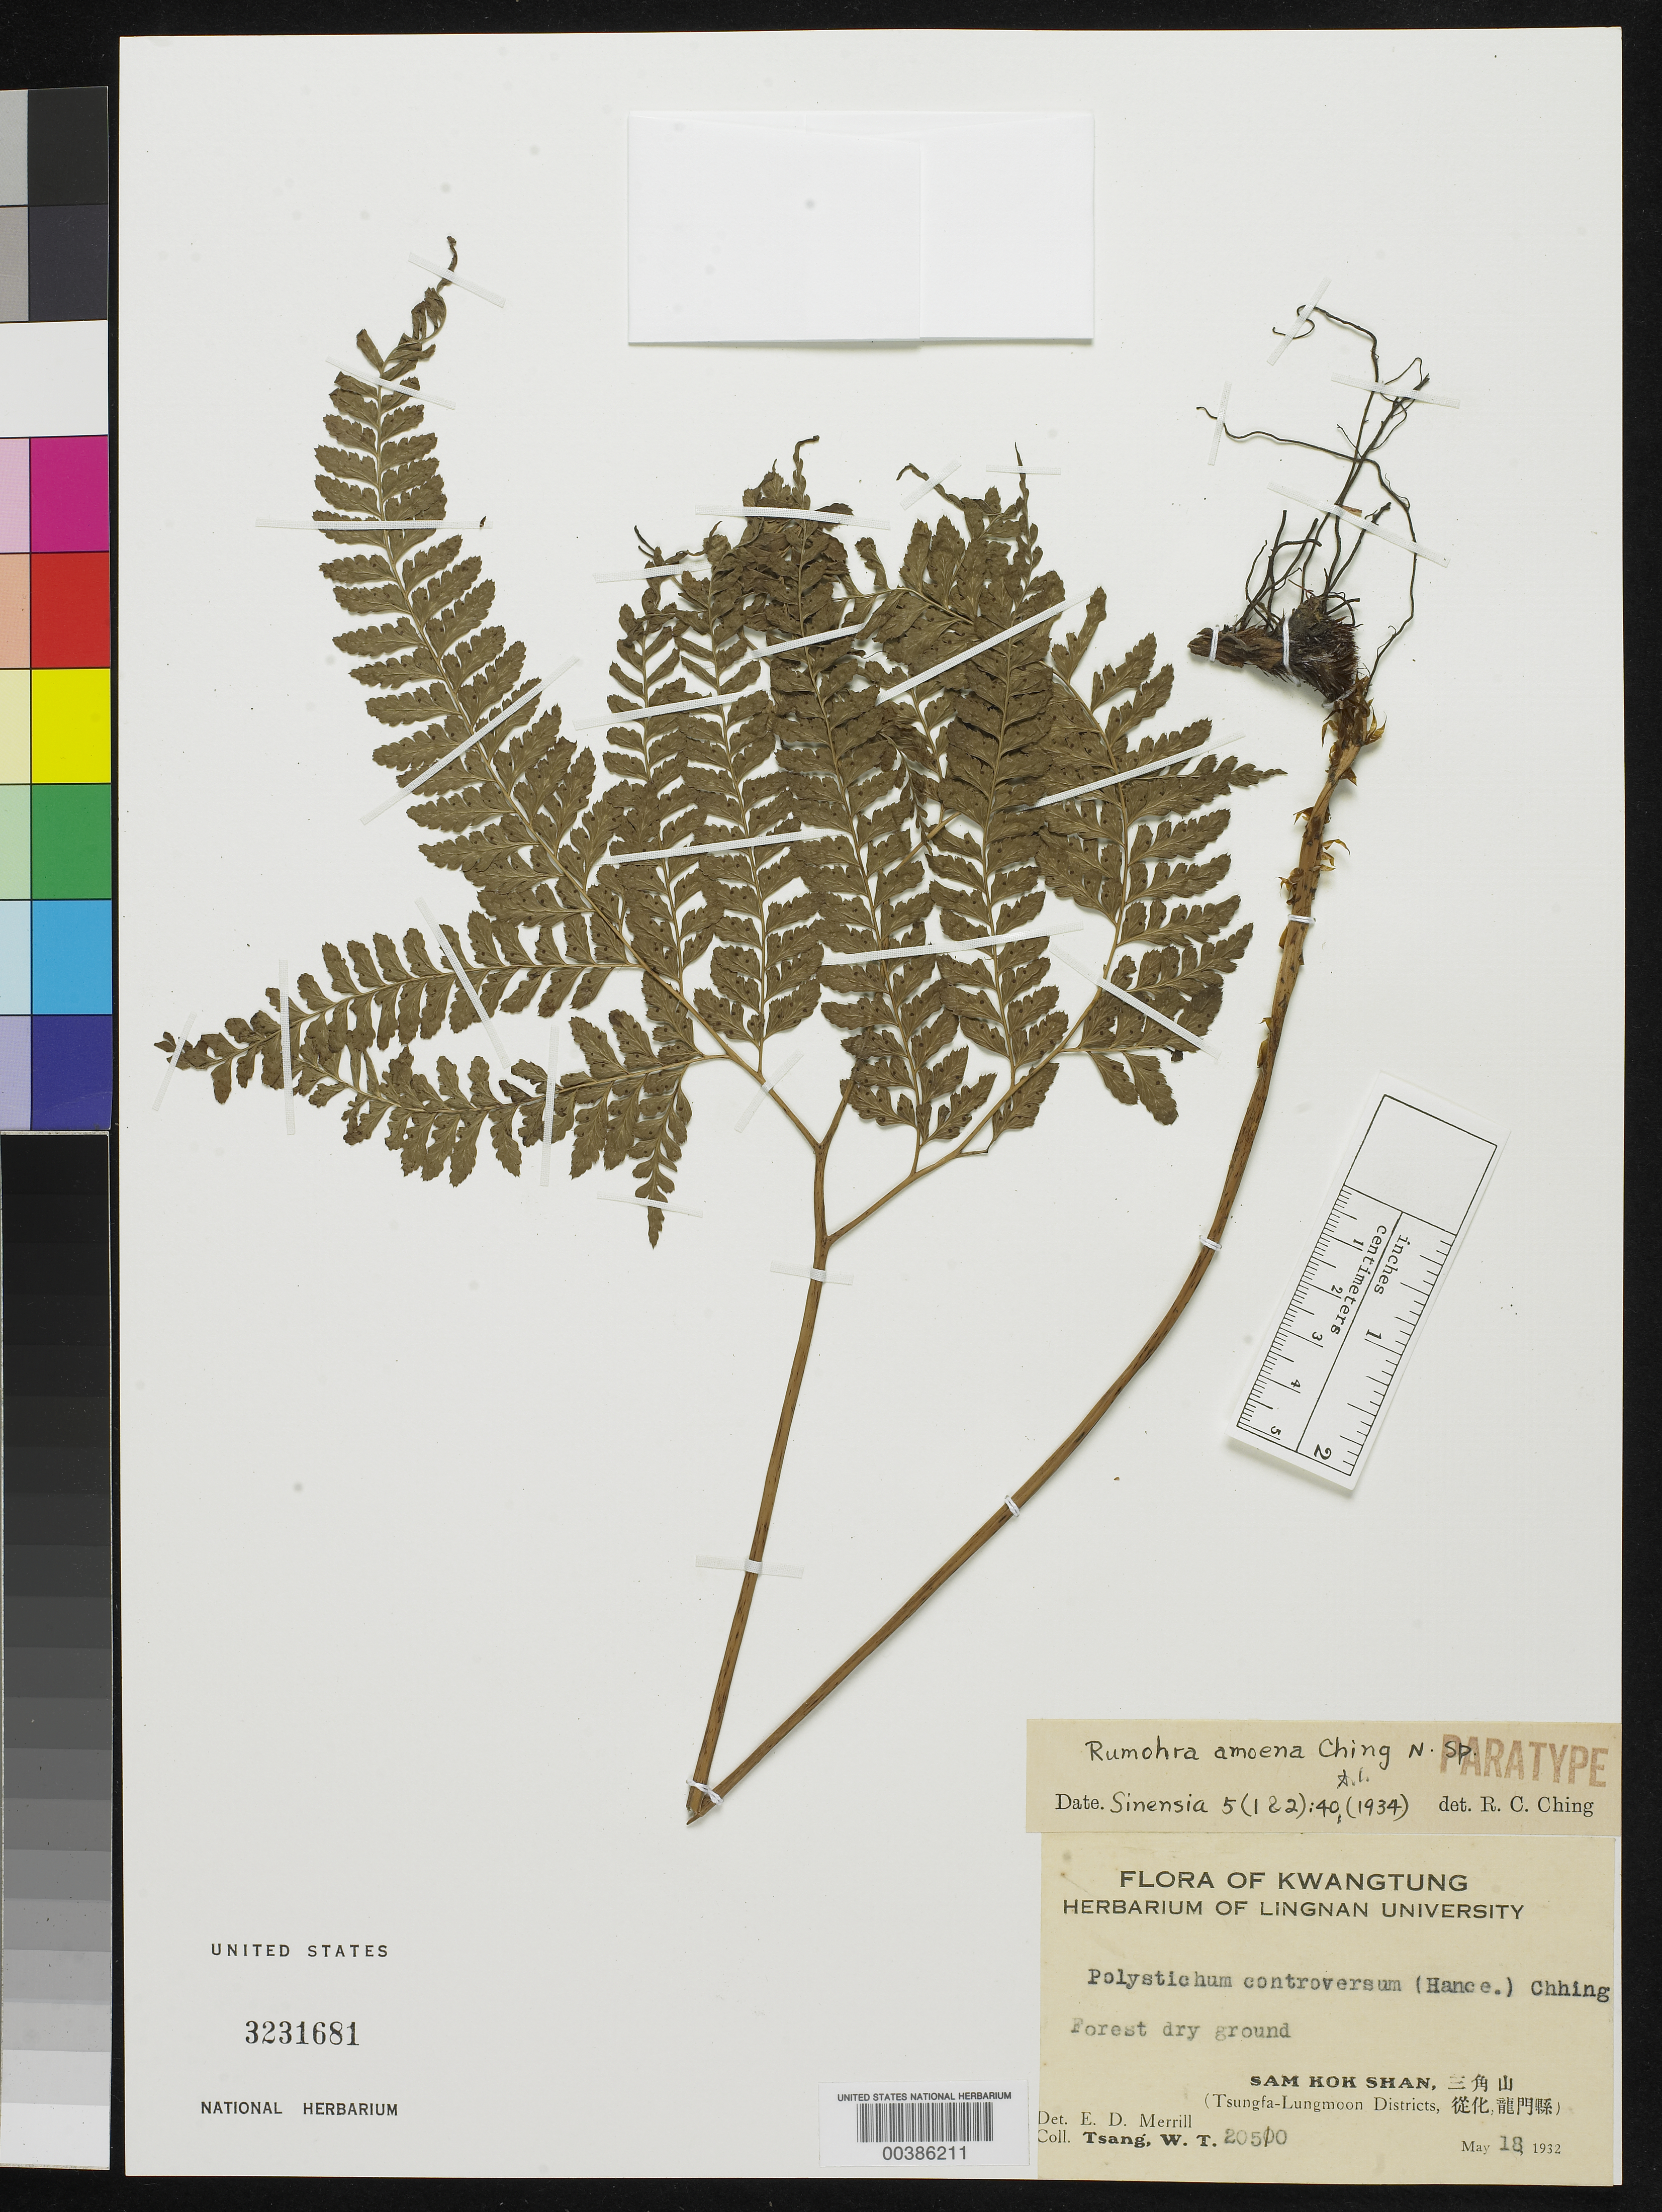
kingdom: Plantae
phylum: Tracheophyta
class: Polypodiopsida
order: Polypodiales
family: Dryopteridaceae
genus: Rumohra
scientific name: Rumohra amoena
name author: Ching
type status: Paratype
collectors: W. T. Tsang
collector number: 2050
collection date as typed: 18 May 1932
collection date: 1932-05-18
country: China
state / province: Guangdong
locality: Tsungfa-lungmoon Districts, Sam Kok Shan.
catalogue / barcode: US 3231681